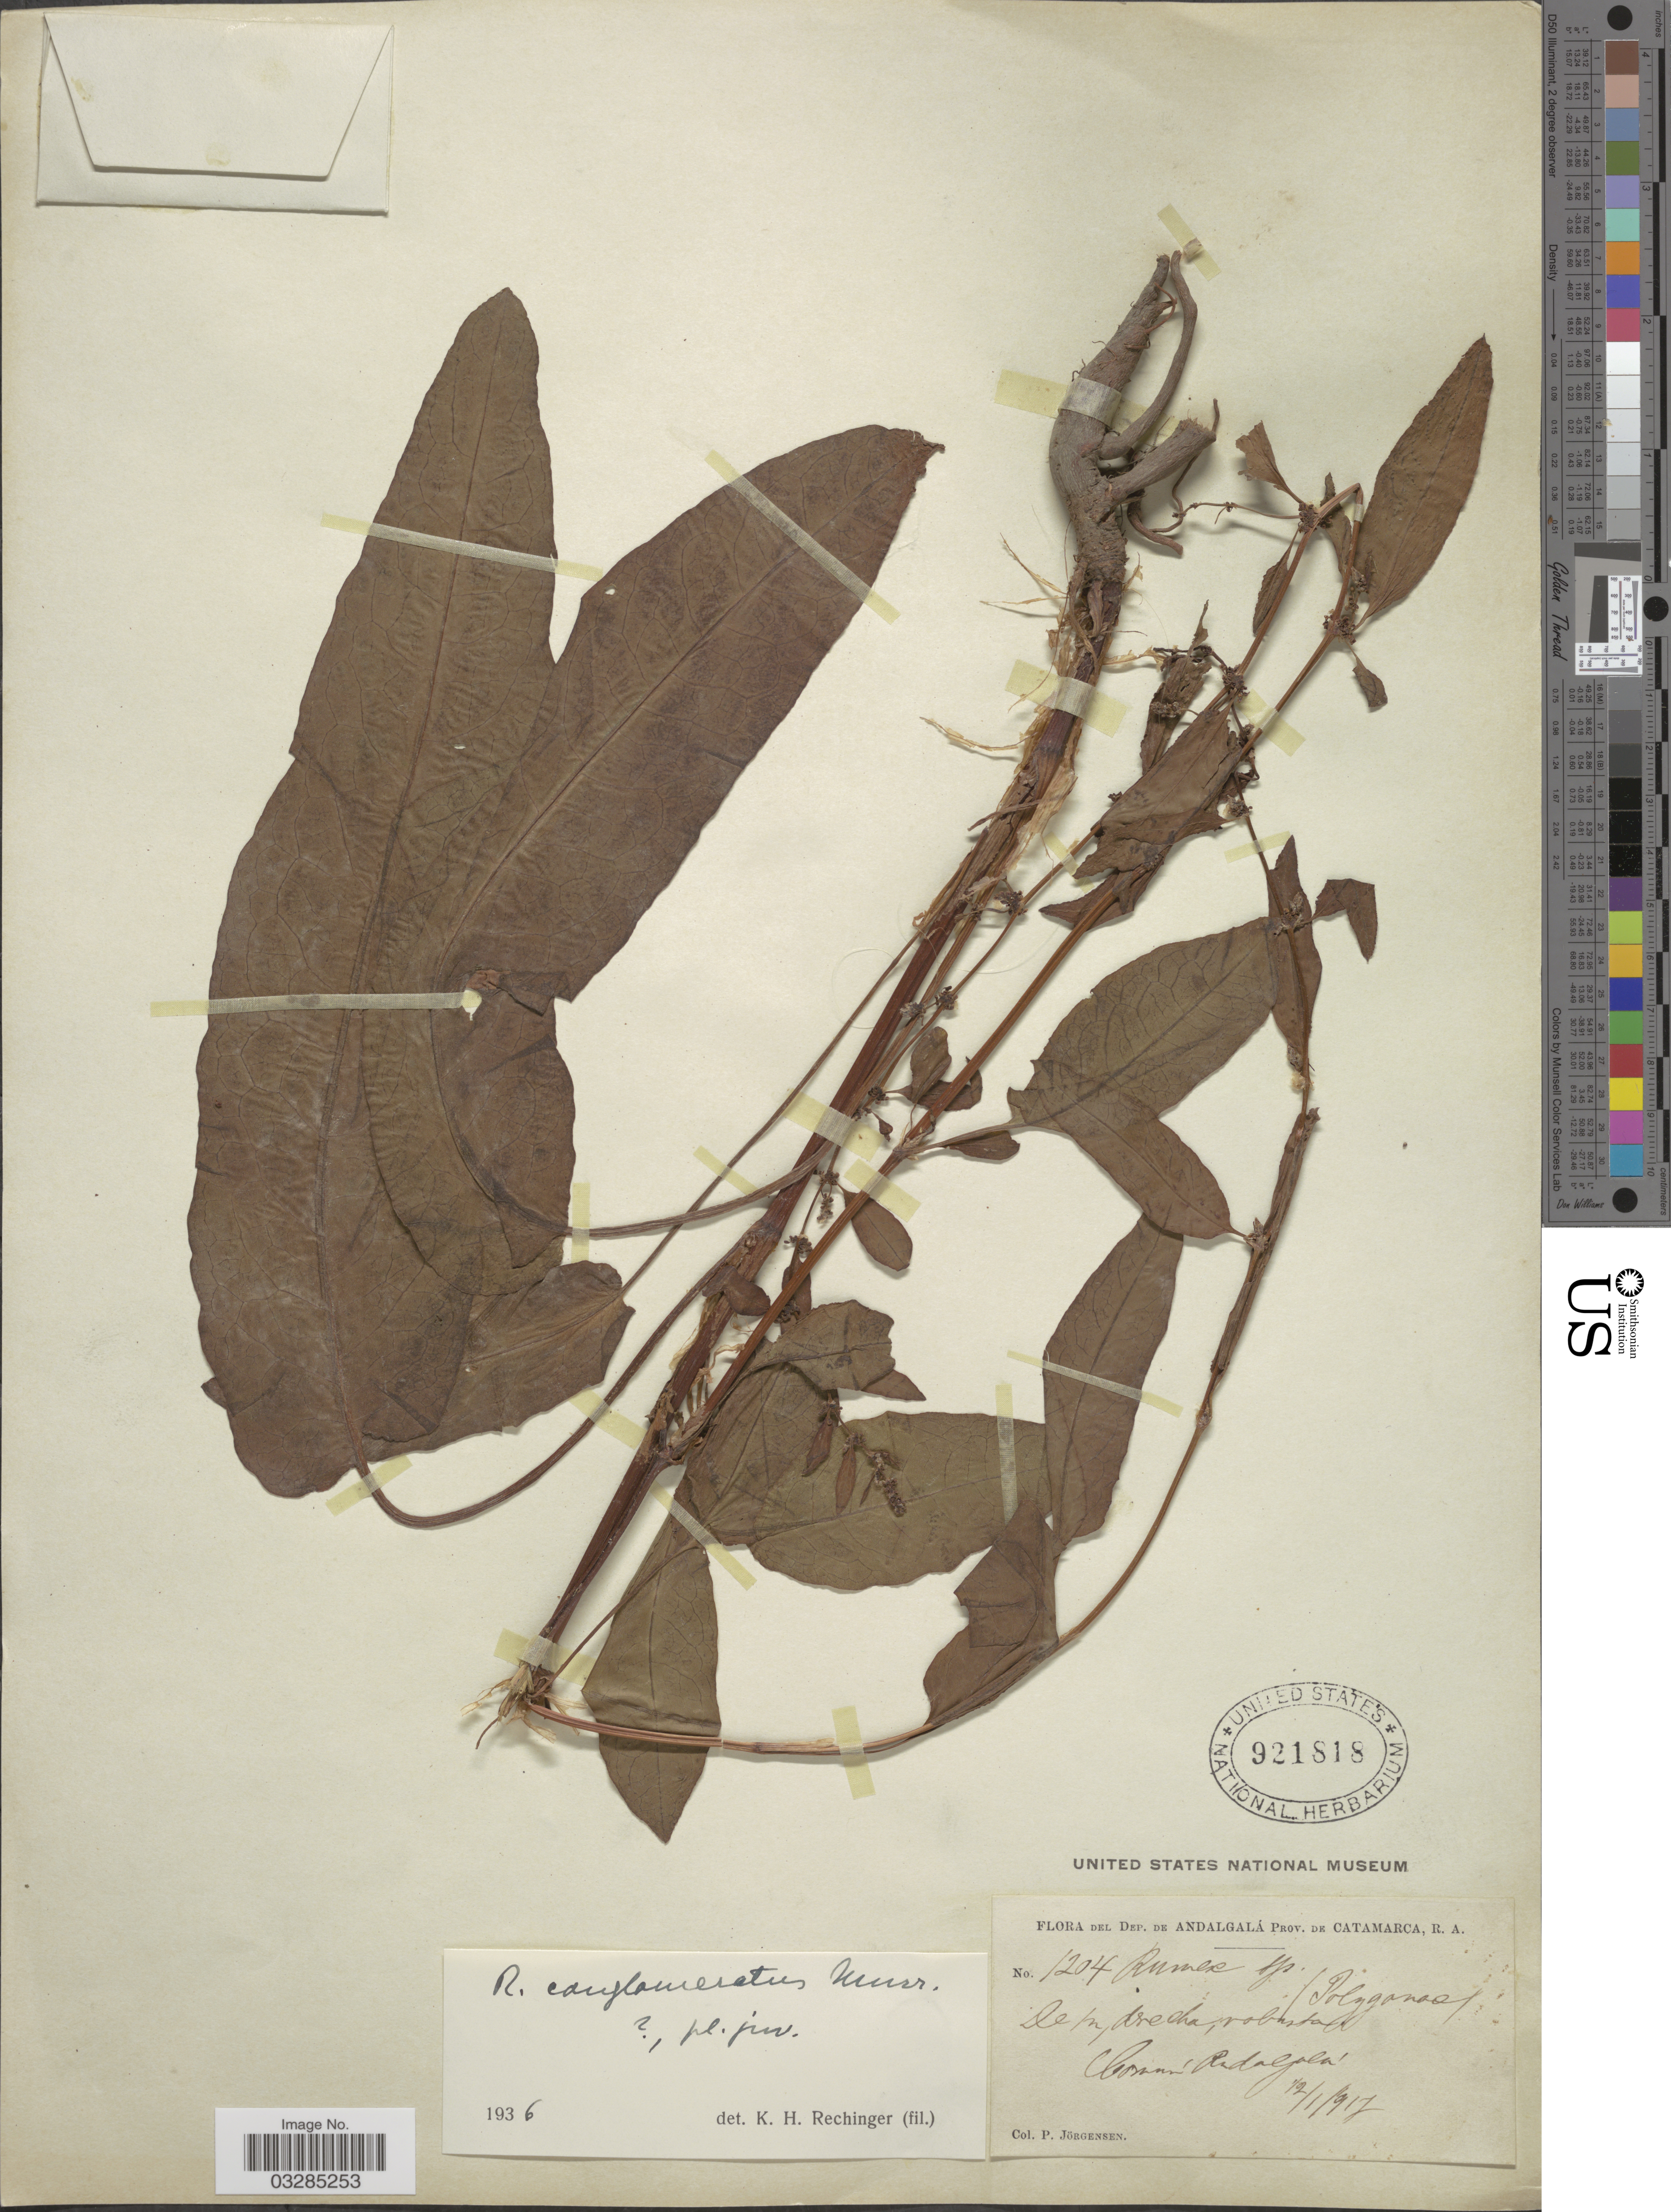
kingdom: Plantae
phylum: Tracheophyta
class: Magnoliopsida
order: Caryophyllales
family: Polygonaceae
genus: Rumex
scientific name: Rumex conglomeratus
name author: Murray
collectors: P. Jörgensen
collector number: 1204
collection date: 1917-01-12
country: Argentina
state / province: Catamarca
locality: Dep. de Andalgalá.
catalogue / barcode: US 921818